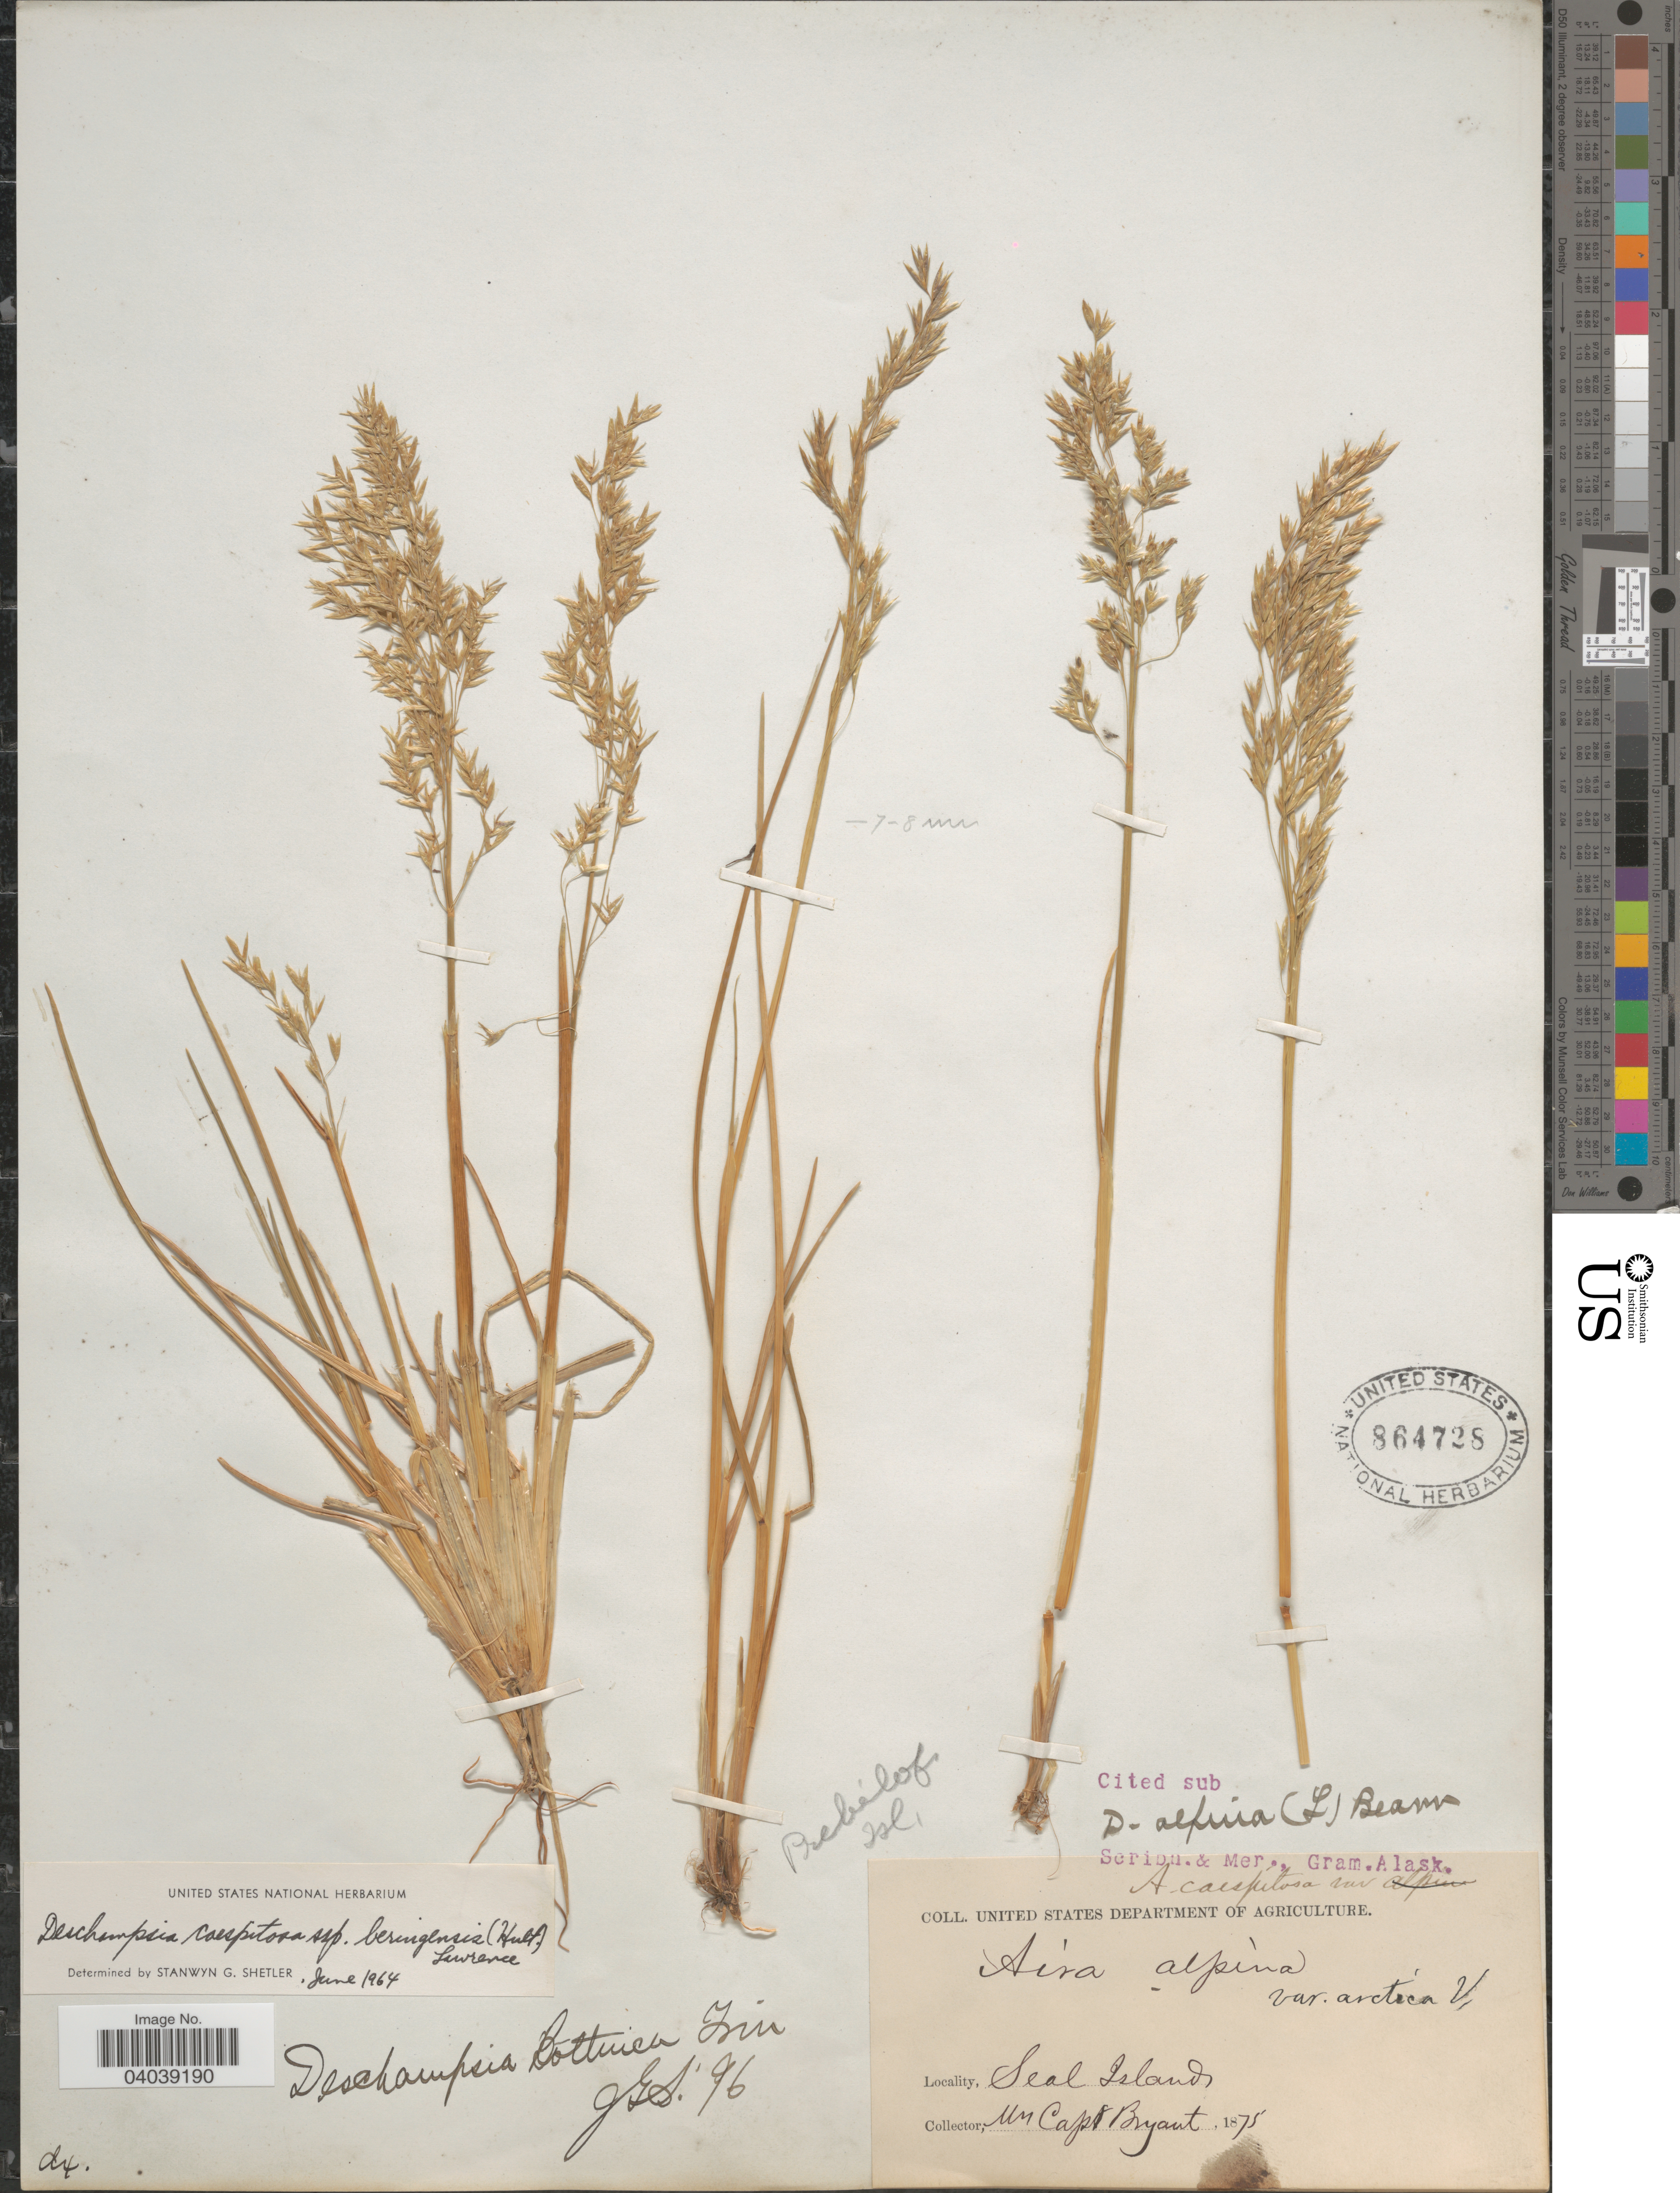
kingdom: Plantae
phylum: Tracheophyta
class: Liliopsida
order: Poales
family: Poaceae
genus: Deschampsia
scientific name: Deschampsia cespitosa subsp. beringensis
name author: (Hultén) Lawrence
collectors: C. Bryant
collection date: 1875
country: United States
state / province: Alaska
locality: Pribilof Isl. Seal Islands.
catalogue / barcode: US 864728